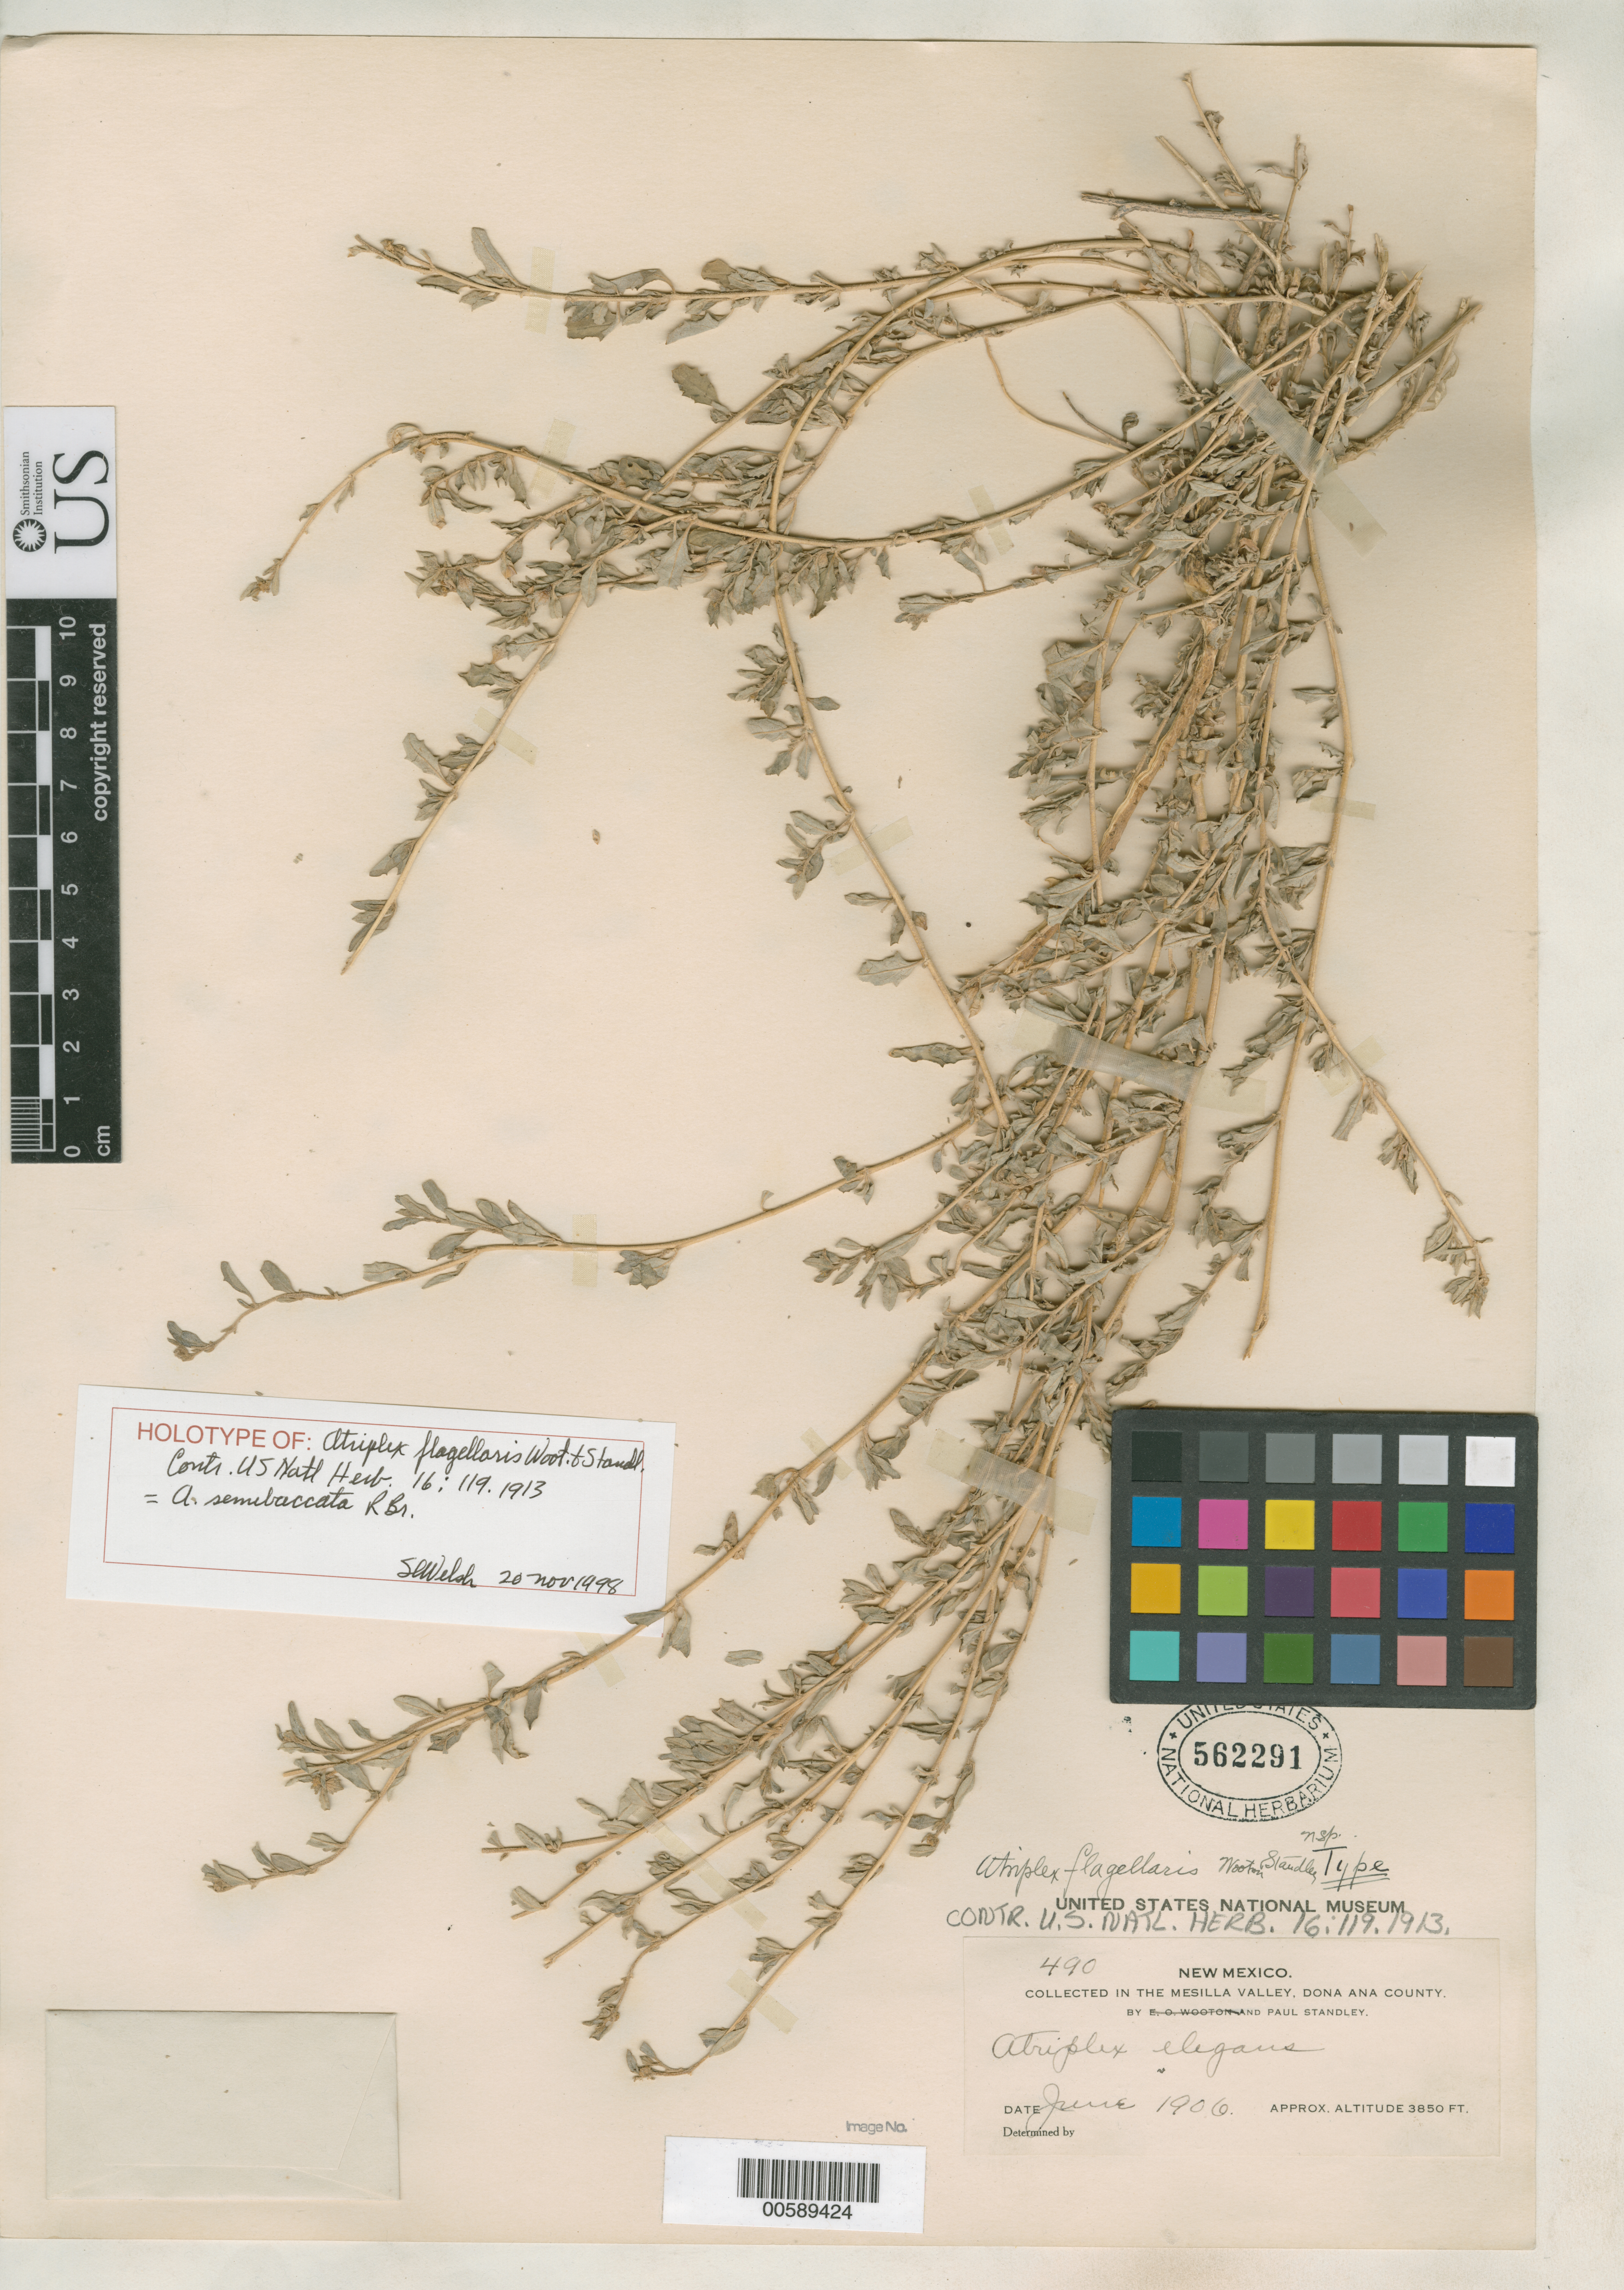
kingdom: Plantae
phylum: Tracheophyta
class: Magnoliopsida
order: Caryophyllales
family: Amaranthaceae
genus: Atriplex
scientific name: Atriplex flagellaris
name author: Wooton & Standl.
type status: Holotype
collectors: P. C. Standley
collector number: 490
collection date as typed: Jun 1906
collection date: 1906-06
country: United States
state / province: New Mexico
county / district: Dona Ana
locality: Mesilla Valley.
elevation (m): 1113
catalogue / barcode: US 562291